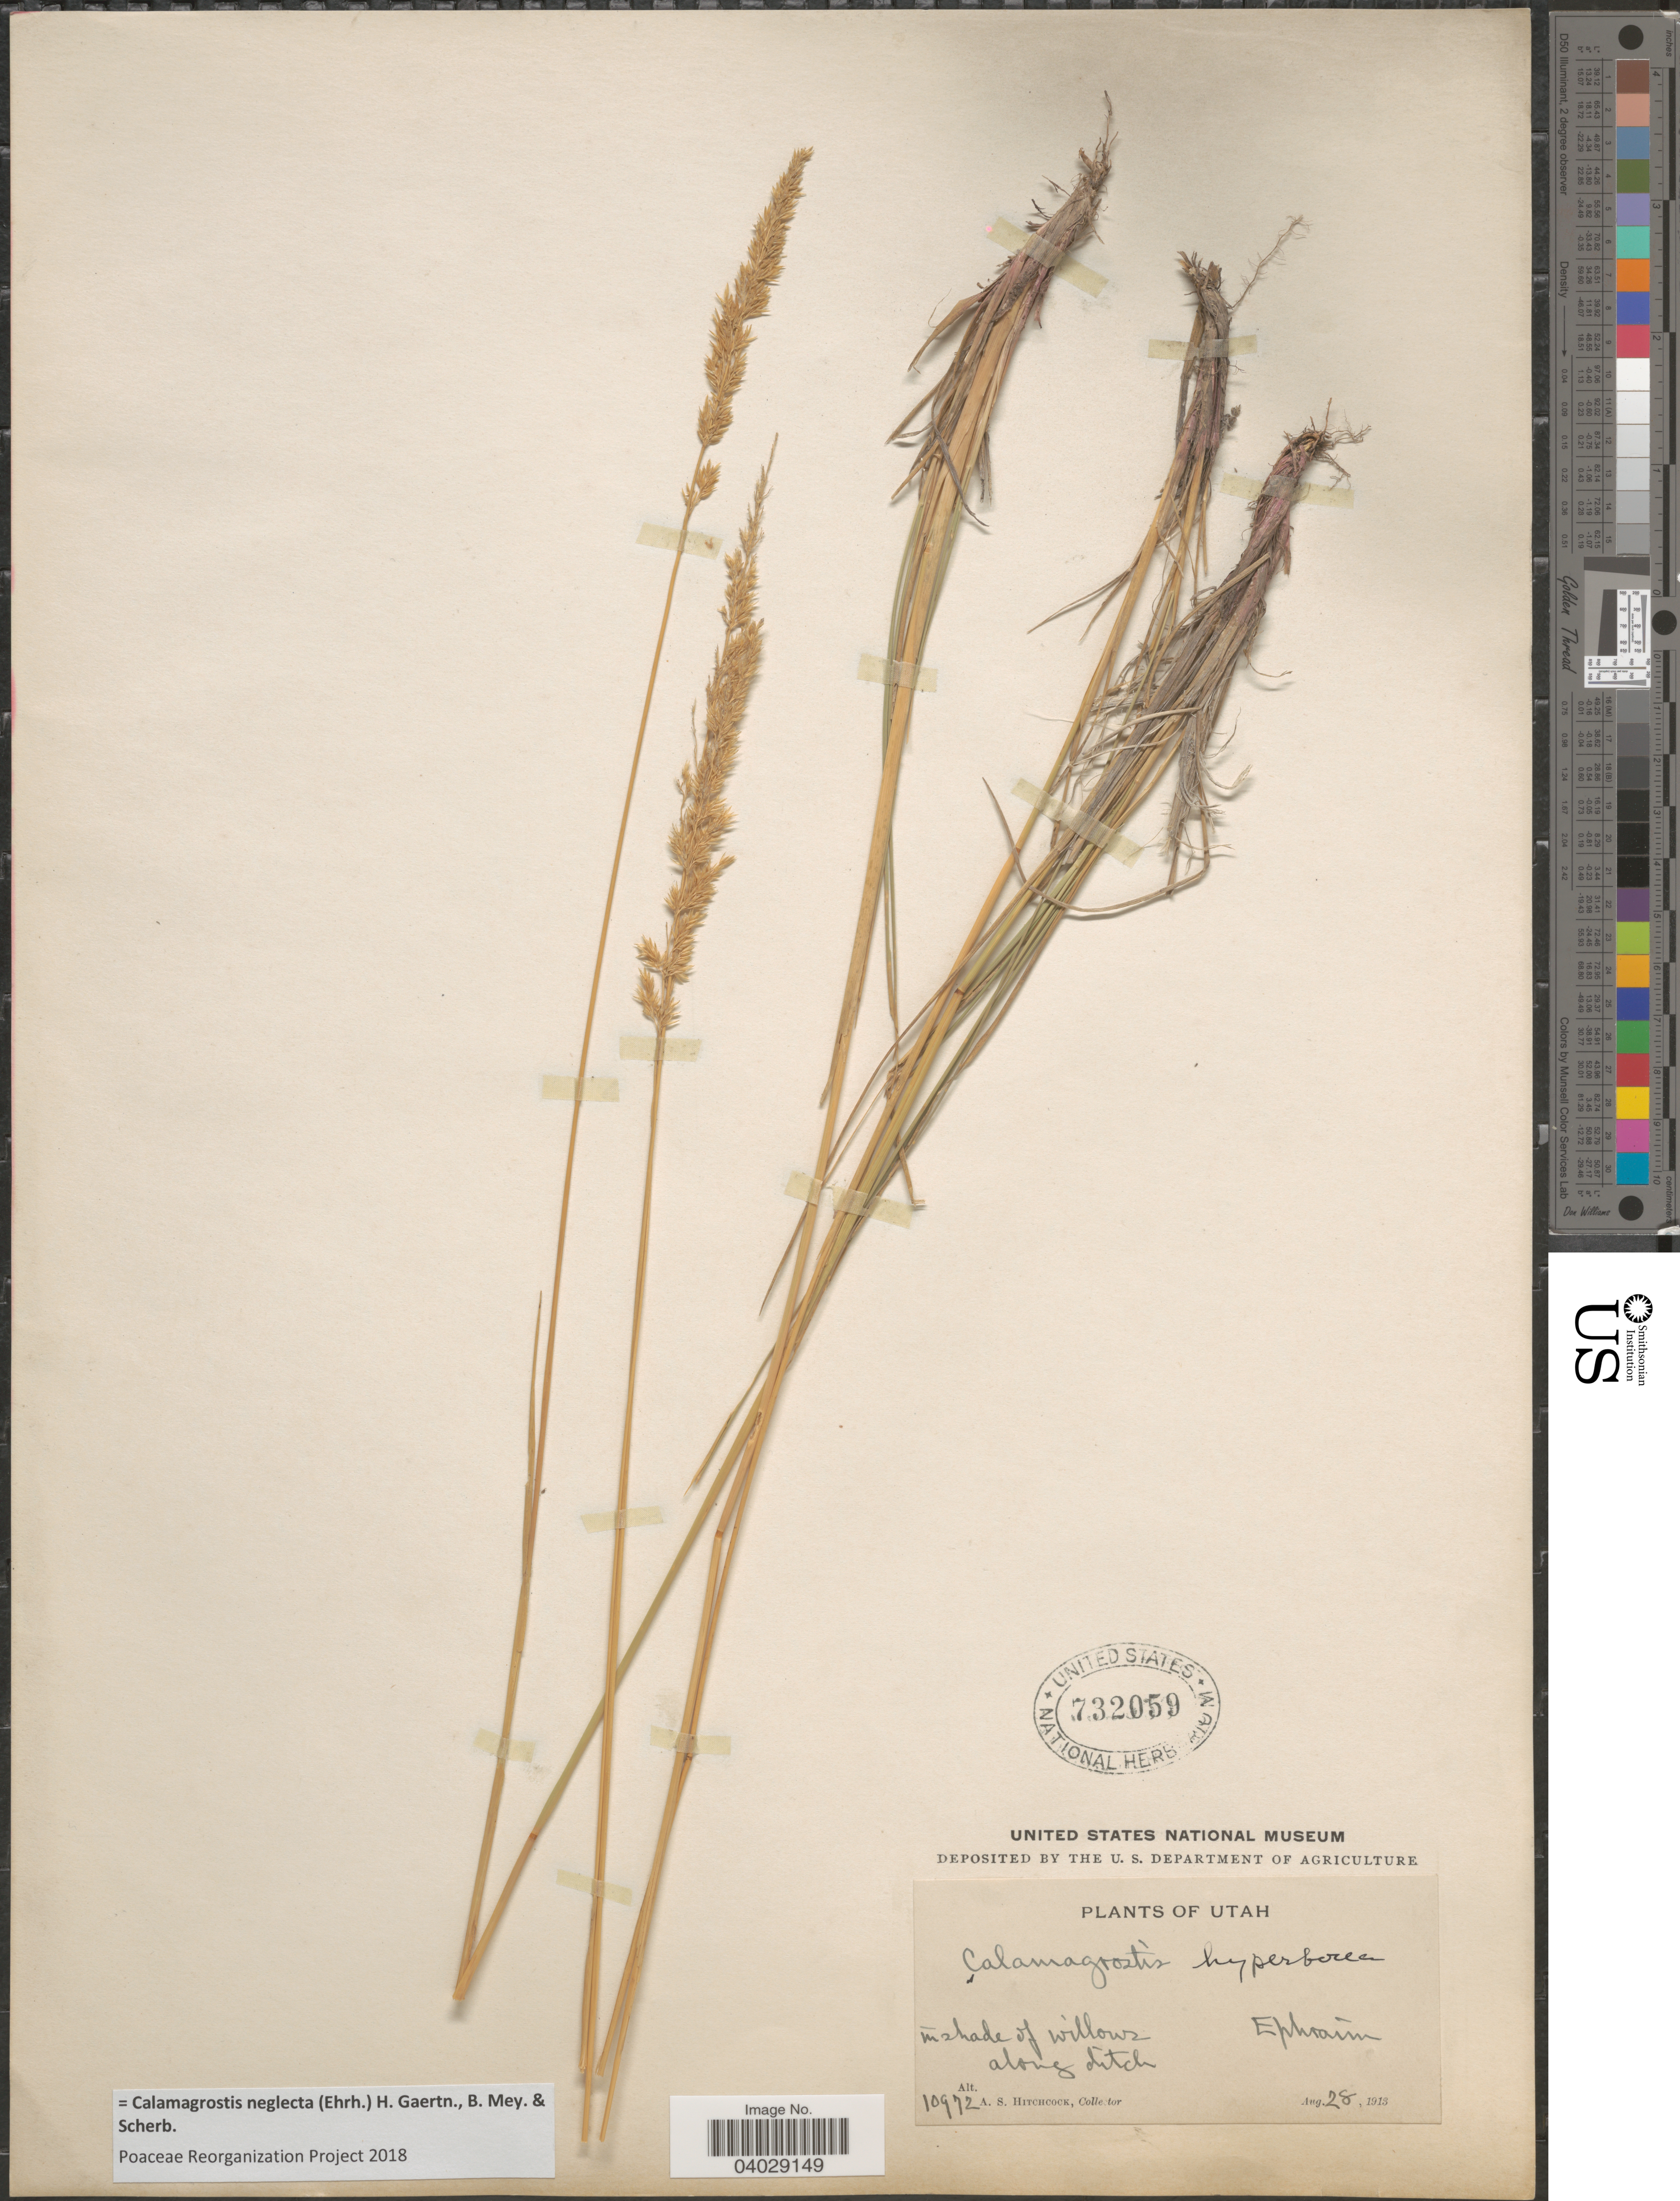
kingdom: Plantae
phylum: Tracheophyta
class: Liliopsida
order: Poales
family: Poaceae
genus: Calamagrostis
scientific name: Calamagrostis neglecta (Ehrh.) Gaertner et al.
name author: (Ehrhart) G. Gaertn. et al.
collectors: A. S. Hitchcock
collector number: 10972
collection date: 1913-08-28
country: United States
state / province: Utah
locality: Ephraim.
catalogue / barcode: US 732059